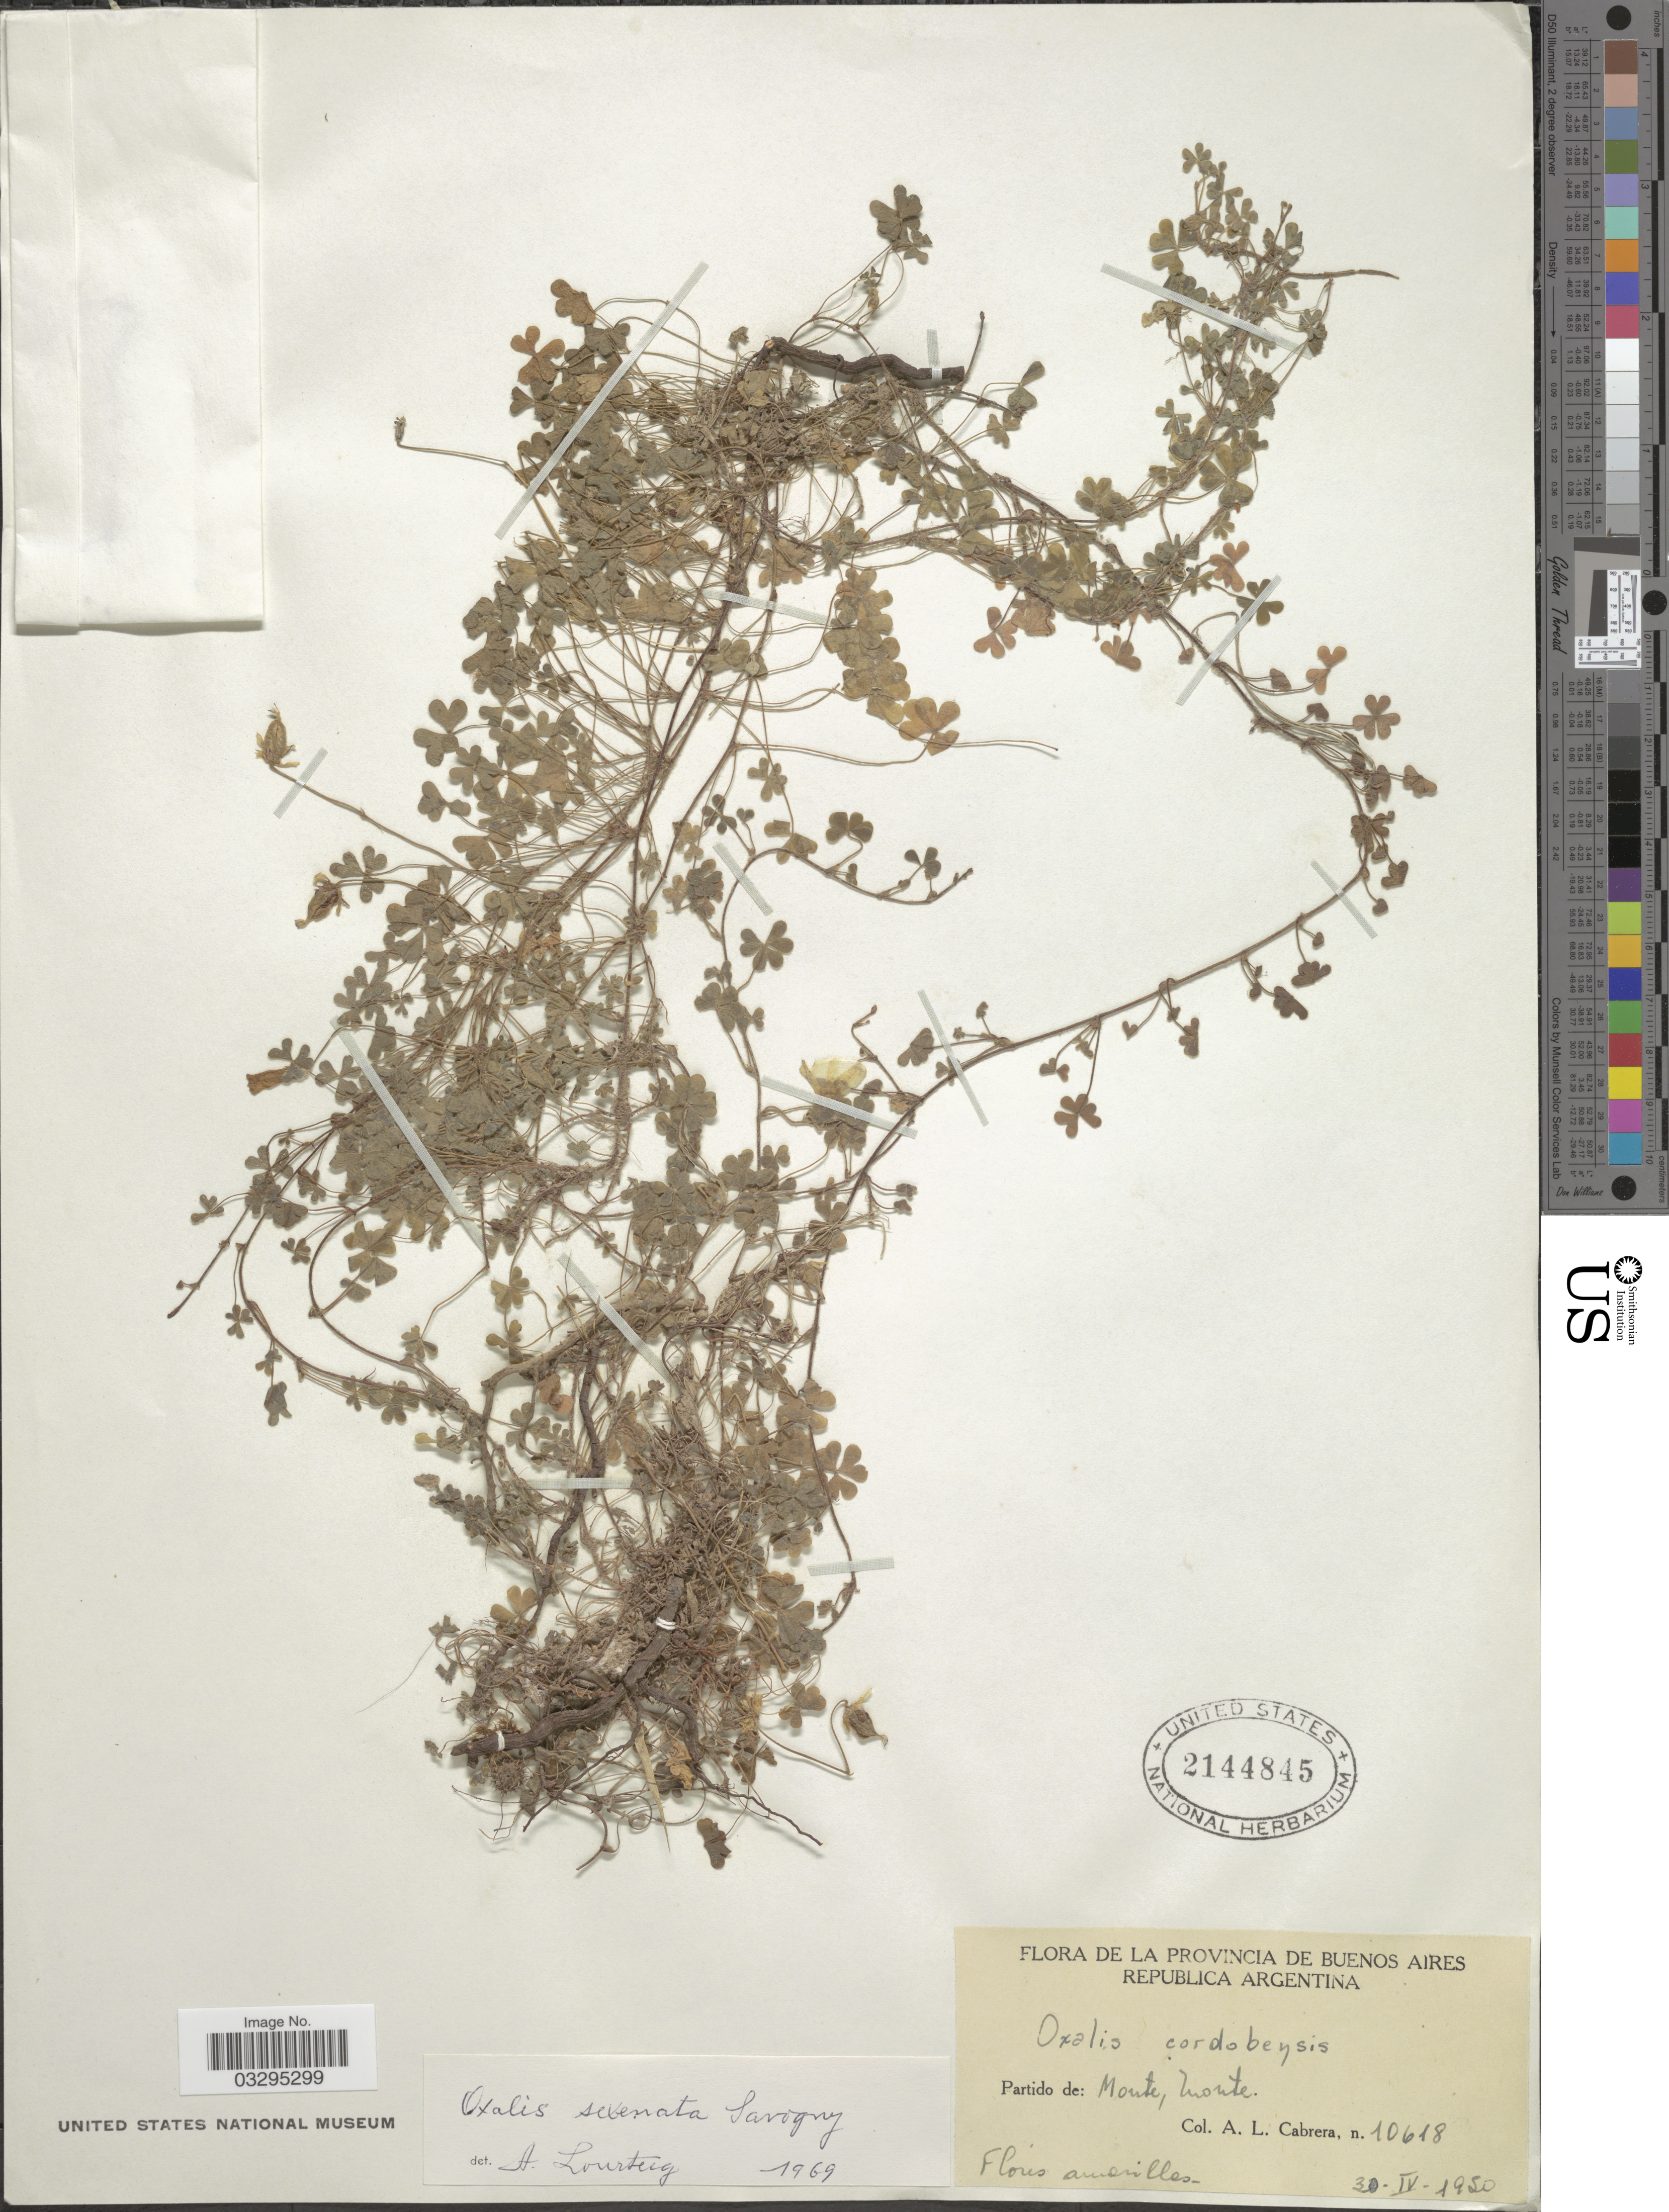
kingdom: Plantae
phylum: Tracheophyta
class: Magnoliopsida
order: Oxalidales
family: Oxalidaceae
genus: Oxalis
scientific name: Oxalis conorrhiza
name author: Jacq.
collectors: A. L. Cabrera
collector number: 10618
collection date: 1950-04-30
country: Argentina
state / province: Buenos Aires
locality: Partido de: Monte. monte.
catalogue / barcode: US 2144845